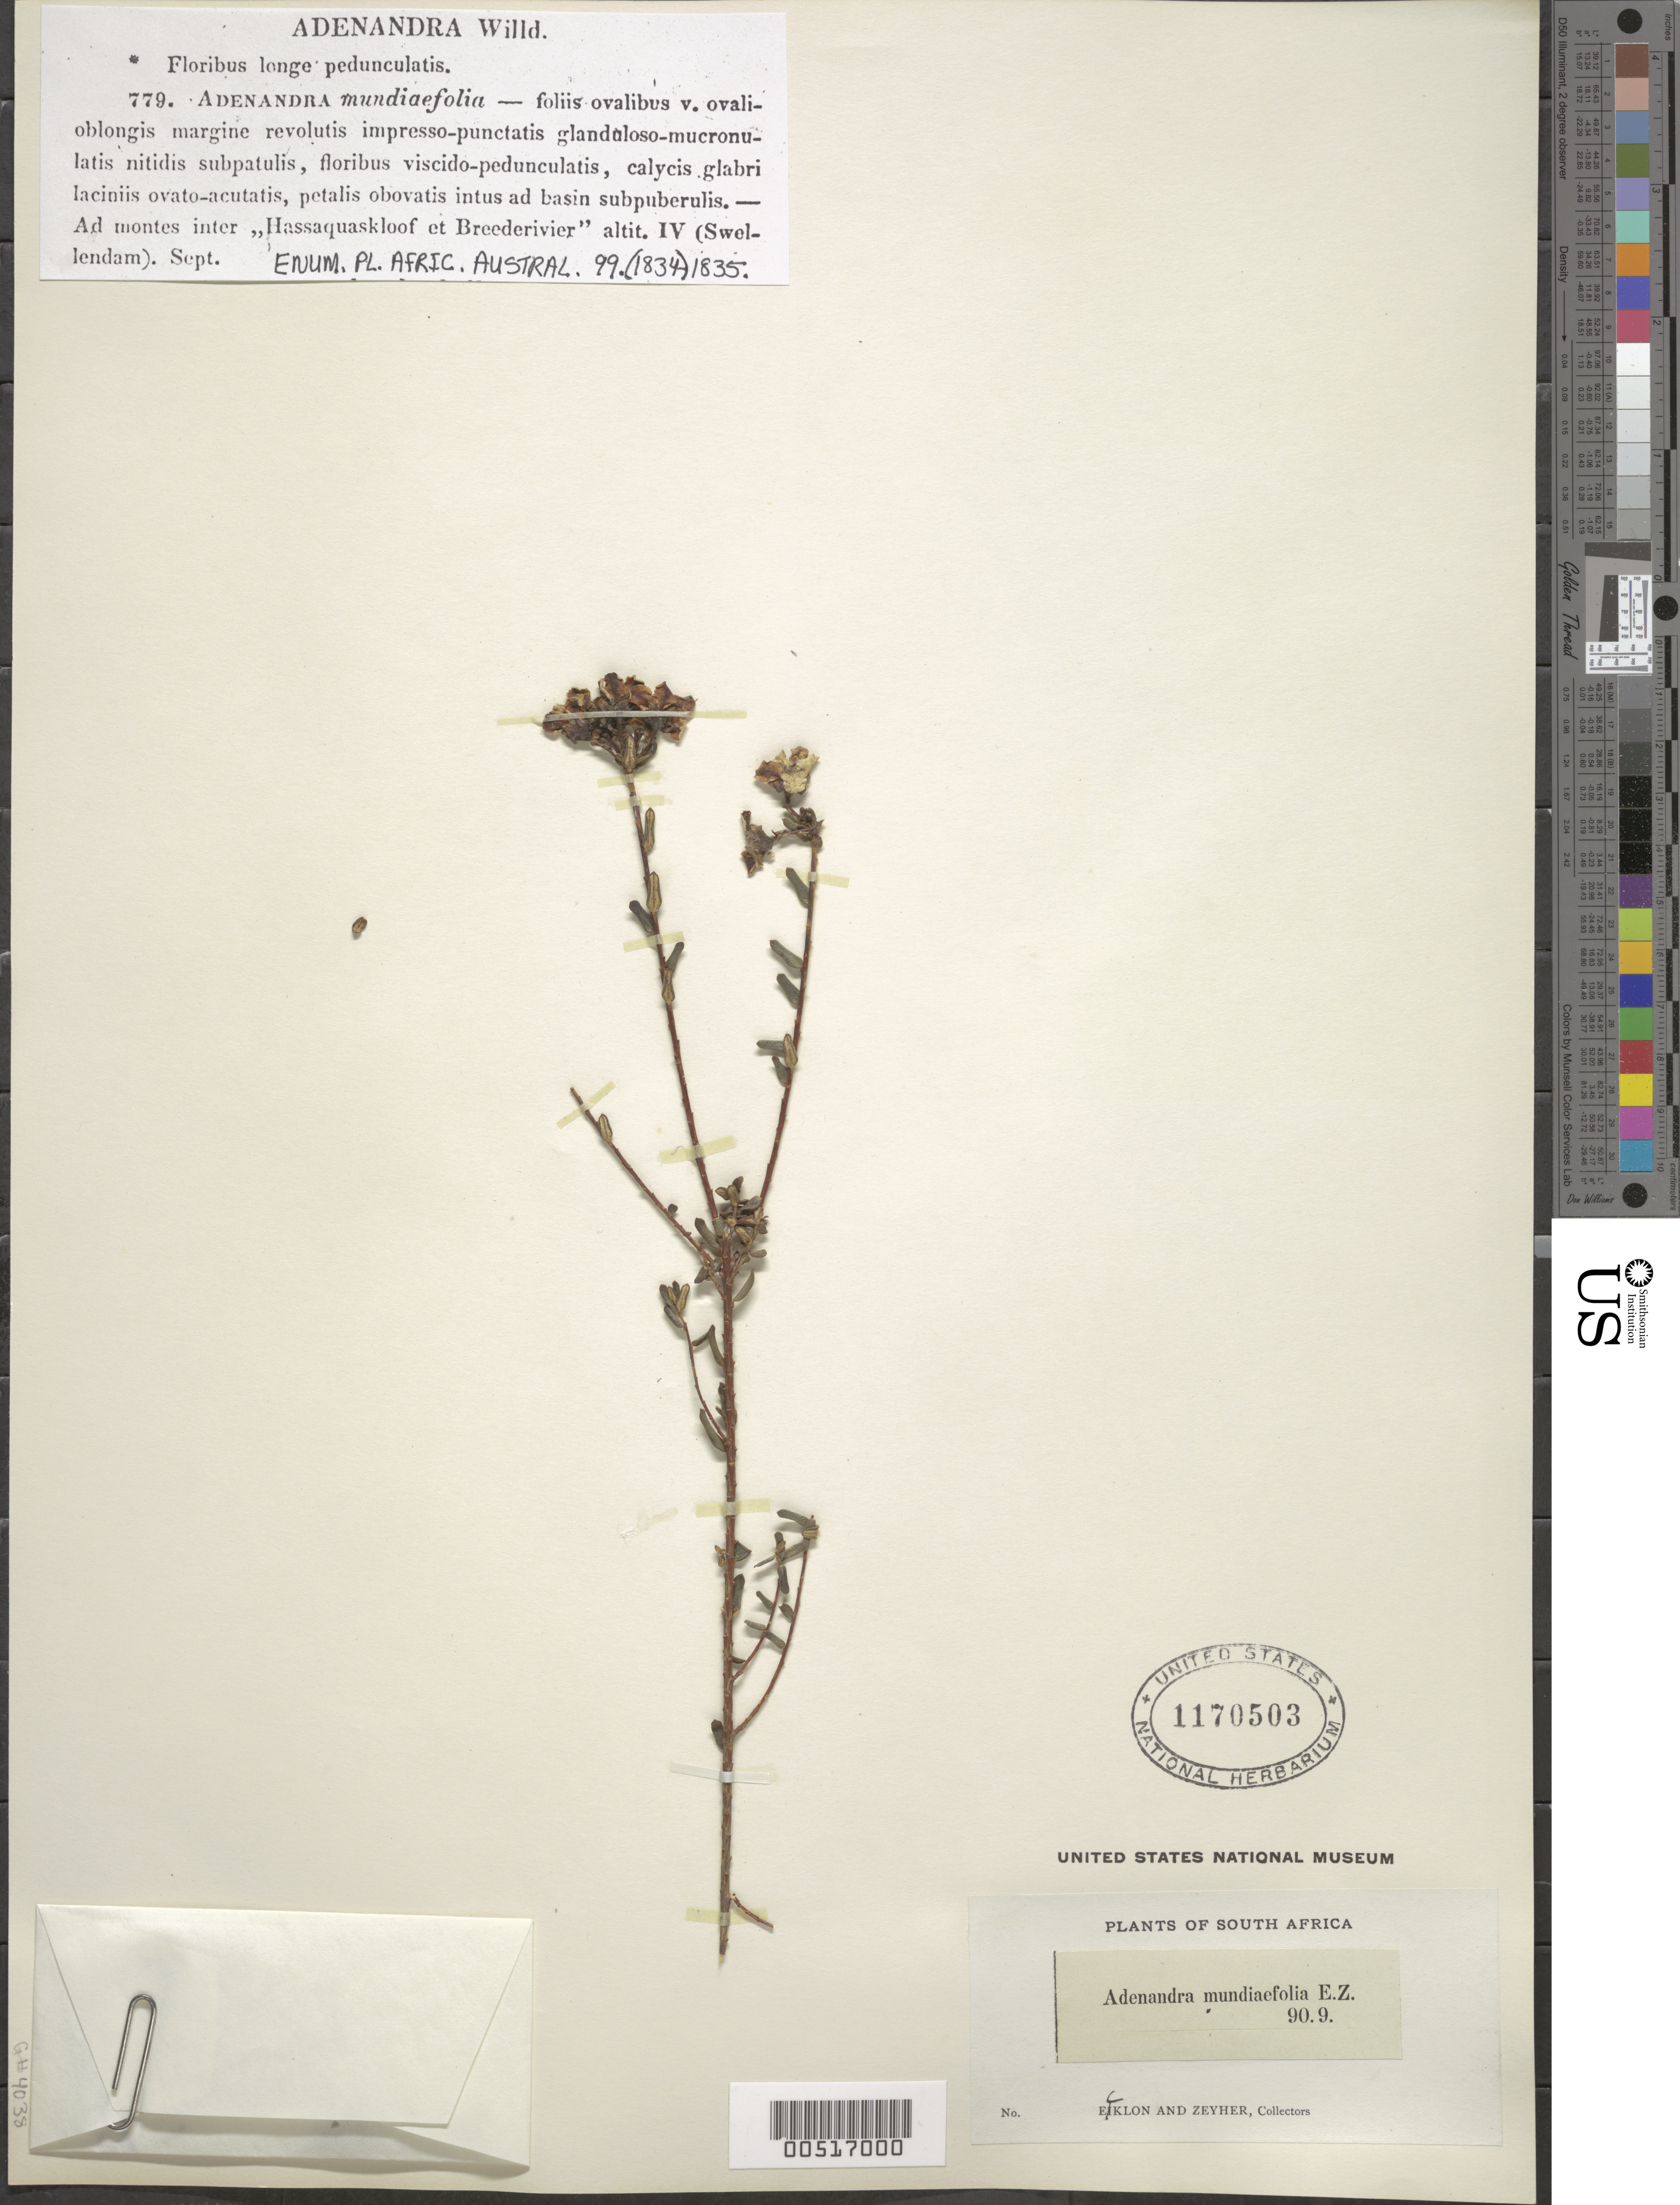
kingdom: Plantae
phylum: Tracheophyta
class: Magnoliopsida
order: Sapindales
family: Rutaceae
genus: Adenandra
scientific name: Adenandra mundiifolia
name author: Eckl. & Zeyh.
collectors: C. F. Ecklon & C. Zeyher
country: South Africa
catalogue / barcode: US 1170503